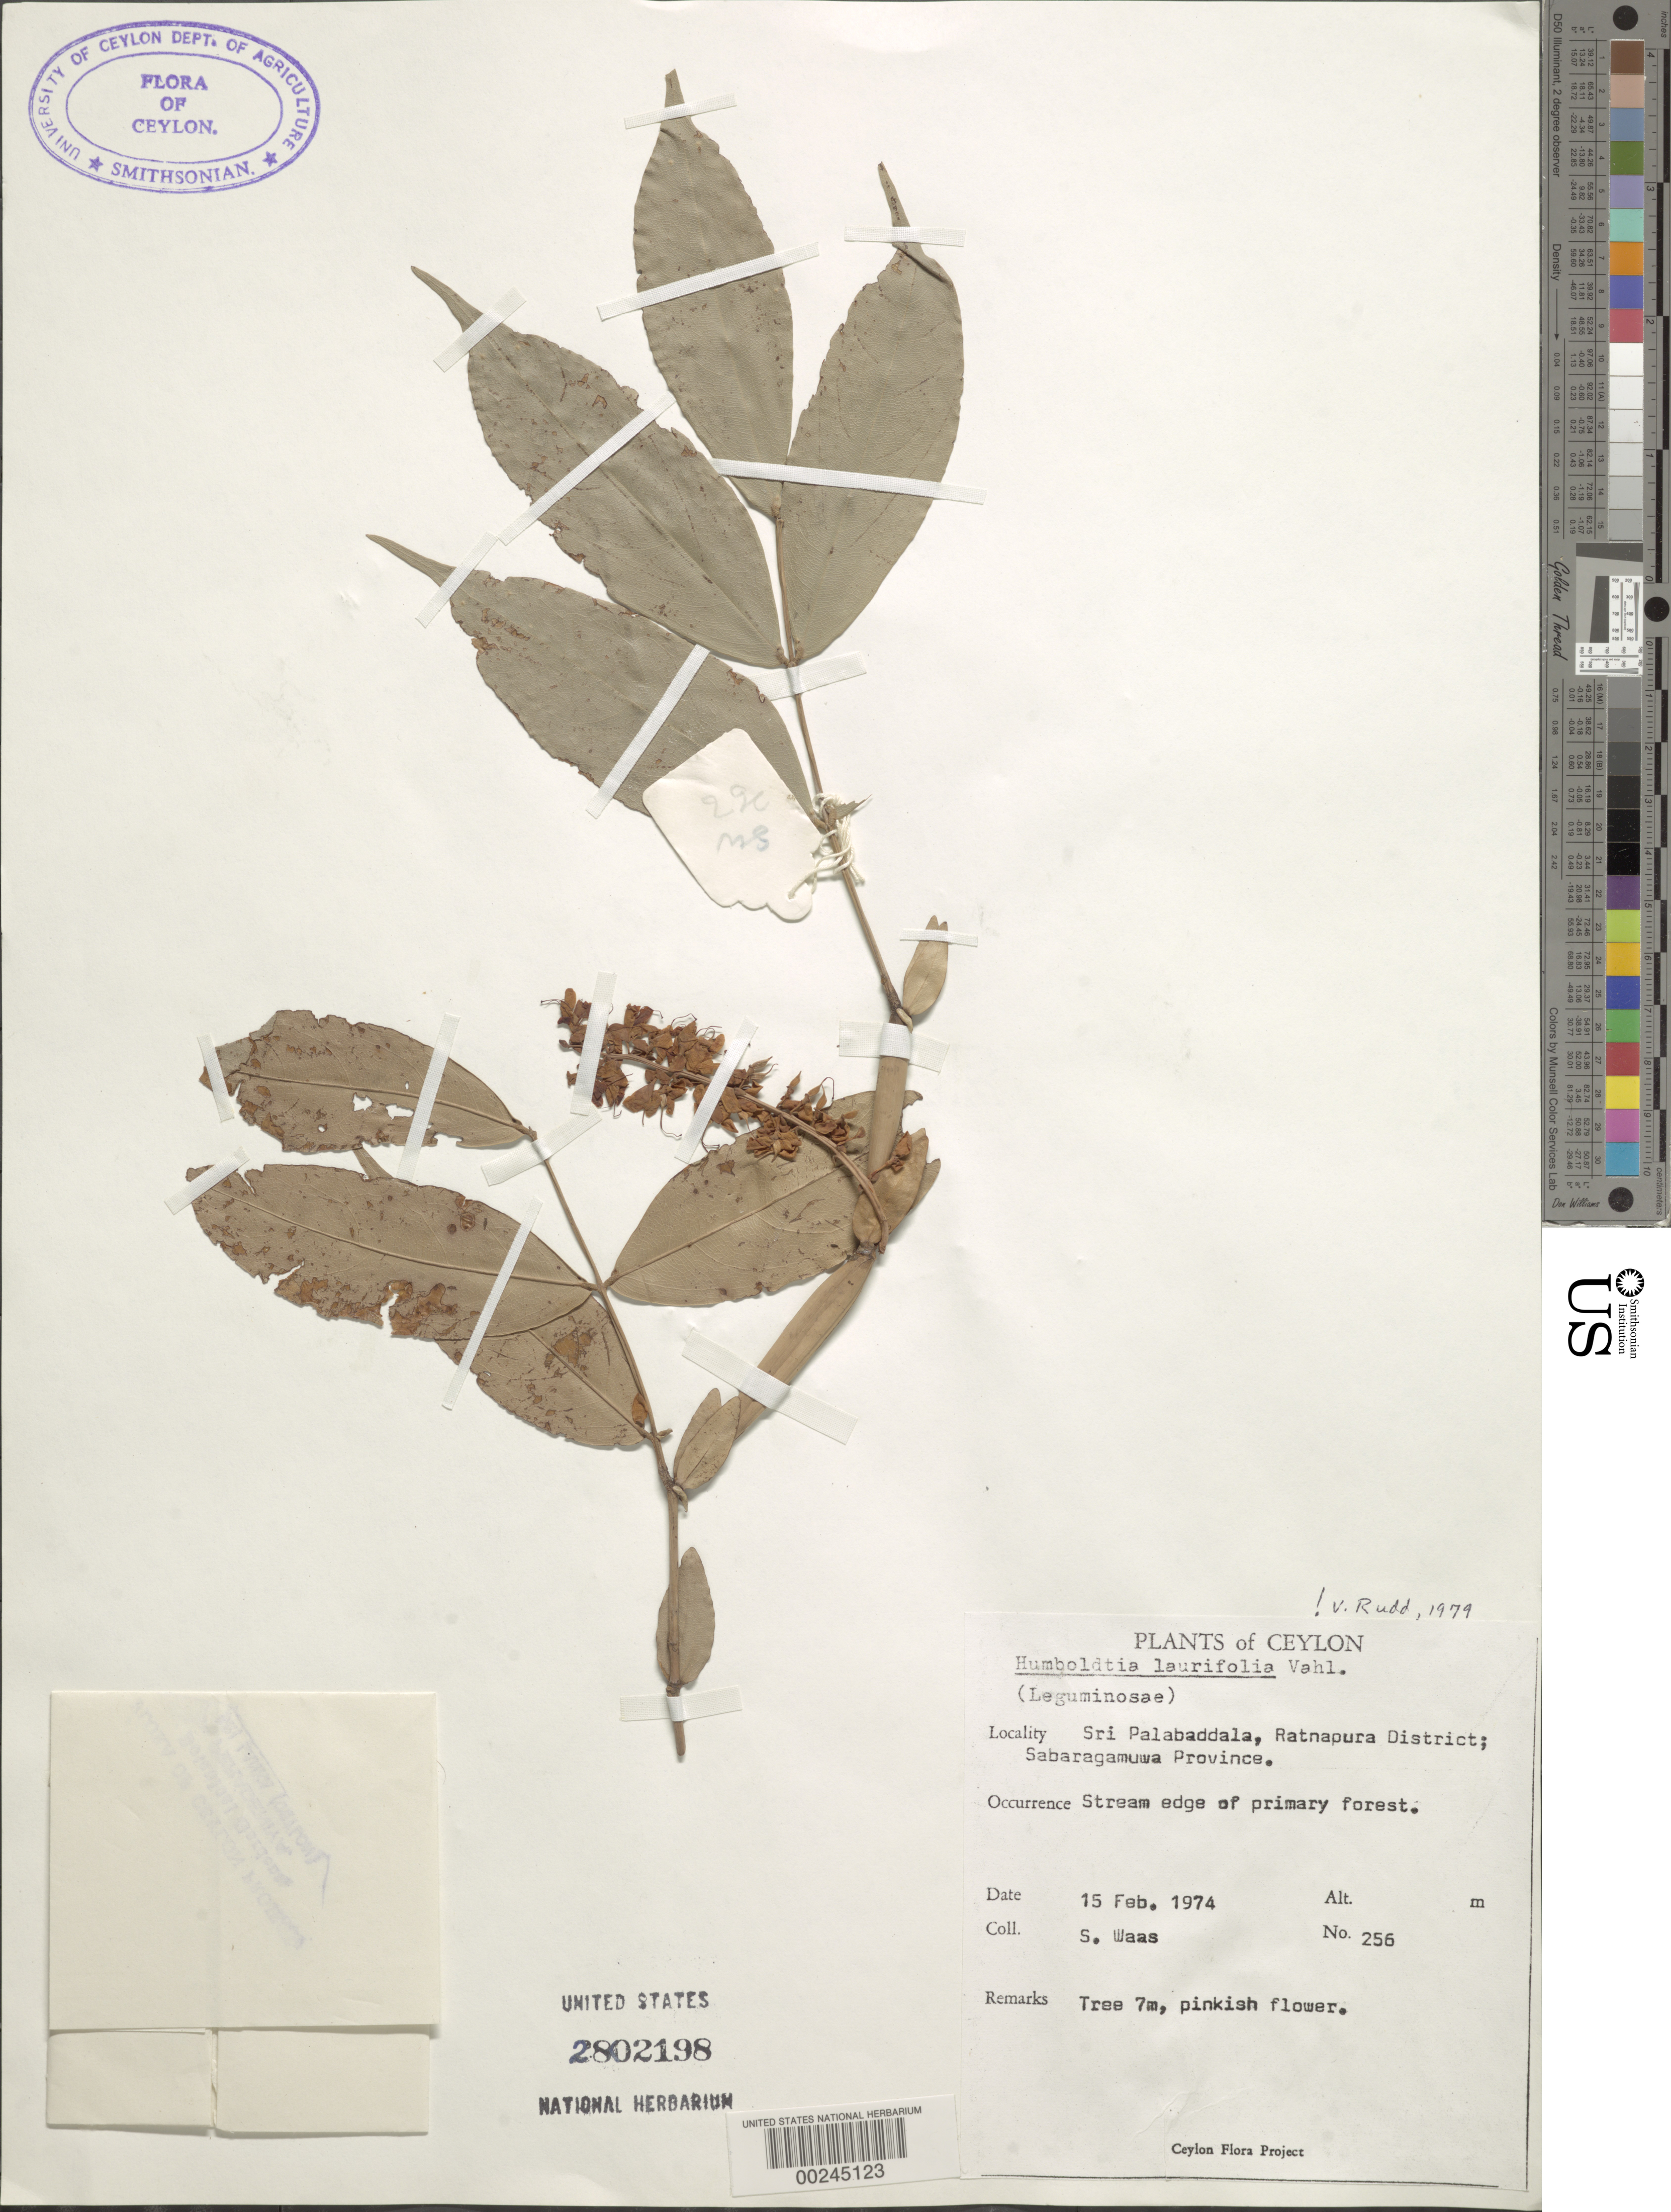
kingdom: Plantae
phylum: Tracheophyta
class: Magnoliopsida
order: Fabales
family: Fabaceae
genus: Humboldtia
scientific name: Humboldtia laurifolia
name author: Vahl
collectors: S. Waas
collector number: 256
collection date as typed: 15 Feb 1974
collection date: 1974-02-15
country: Sri Lanka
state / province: Sabaragamuwa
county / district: Ratnapura Dist.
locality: Sri palabaddala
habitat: Stream edge of primary forest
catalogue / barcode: US 2802198